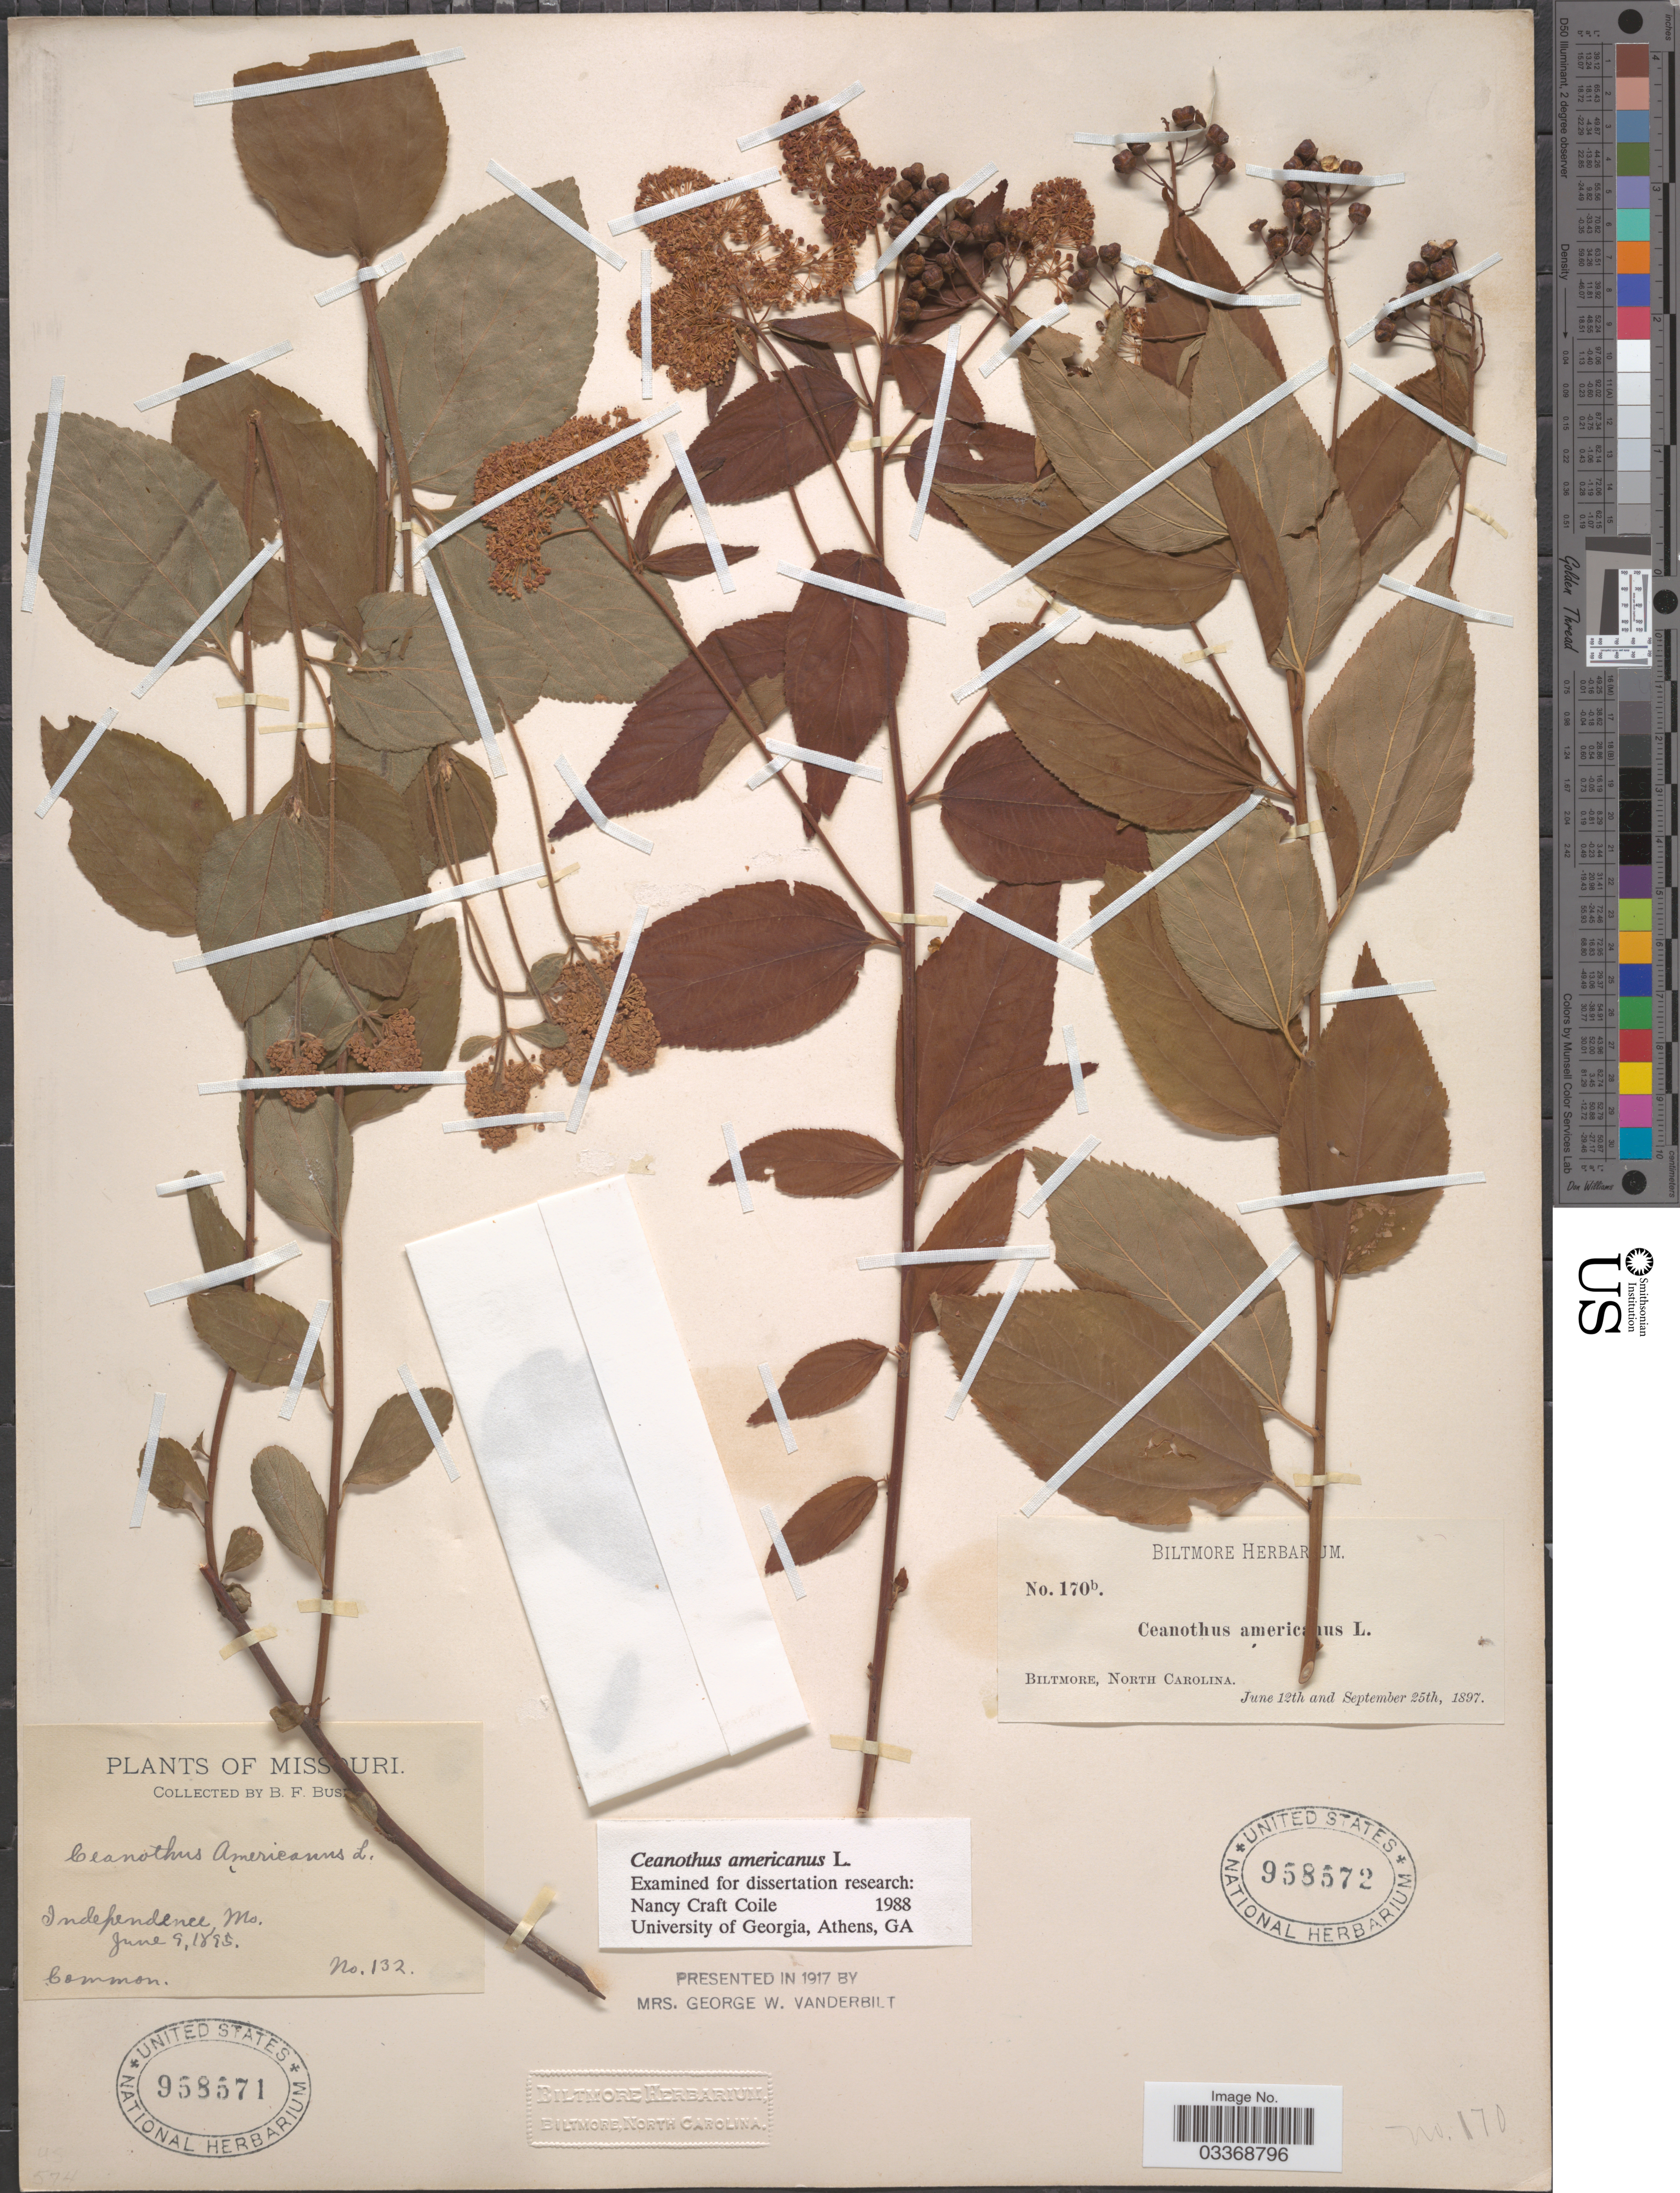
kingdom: Plantae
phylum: Tracheophyta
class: Magnoliopsida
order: Rosales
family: Rhamnaceae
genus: Ceanothus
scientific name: Ceanothus americanus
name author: L.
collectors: B. F. Bush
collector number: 132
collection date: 1895-06-09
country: United States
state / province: Missouri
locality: Independence.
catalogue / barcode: US 958571-2